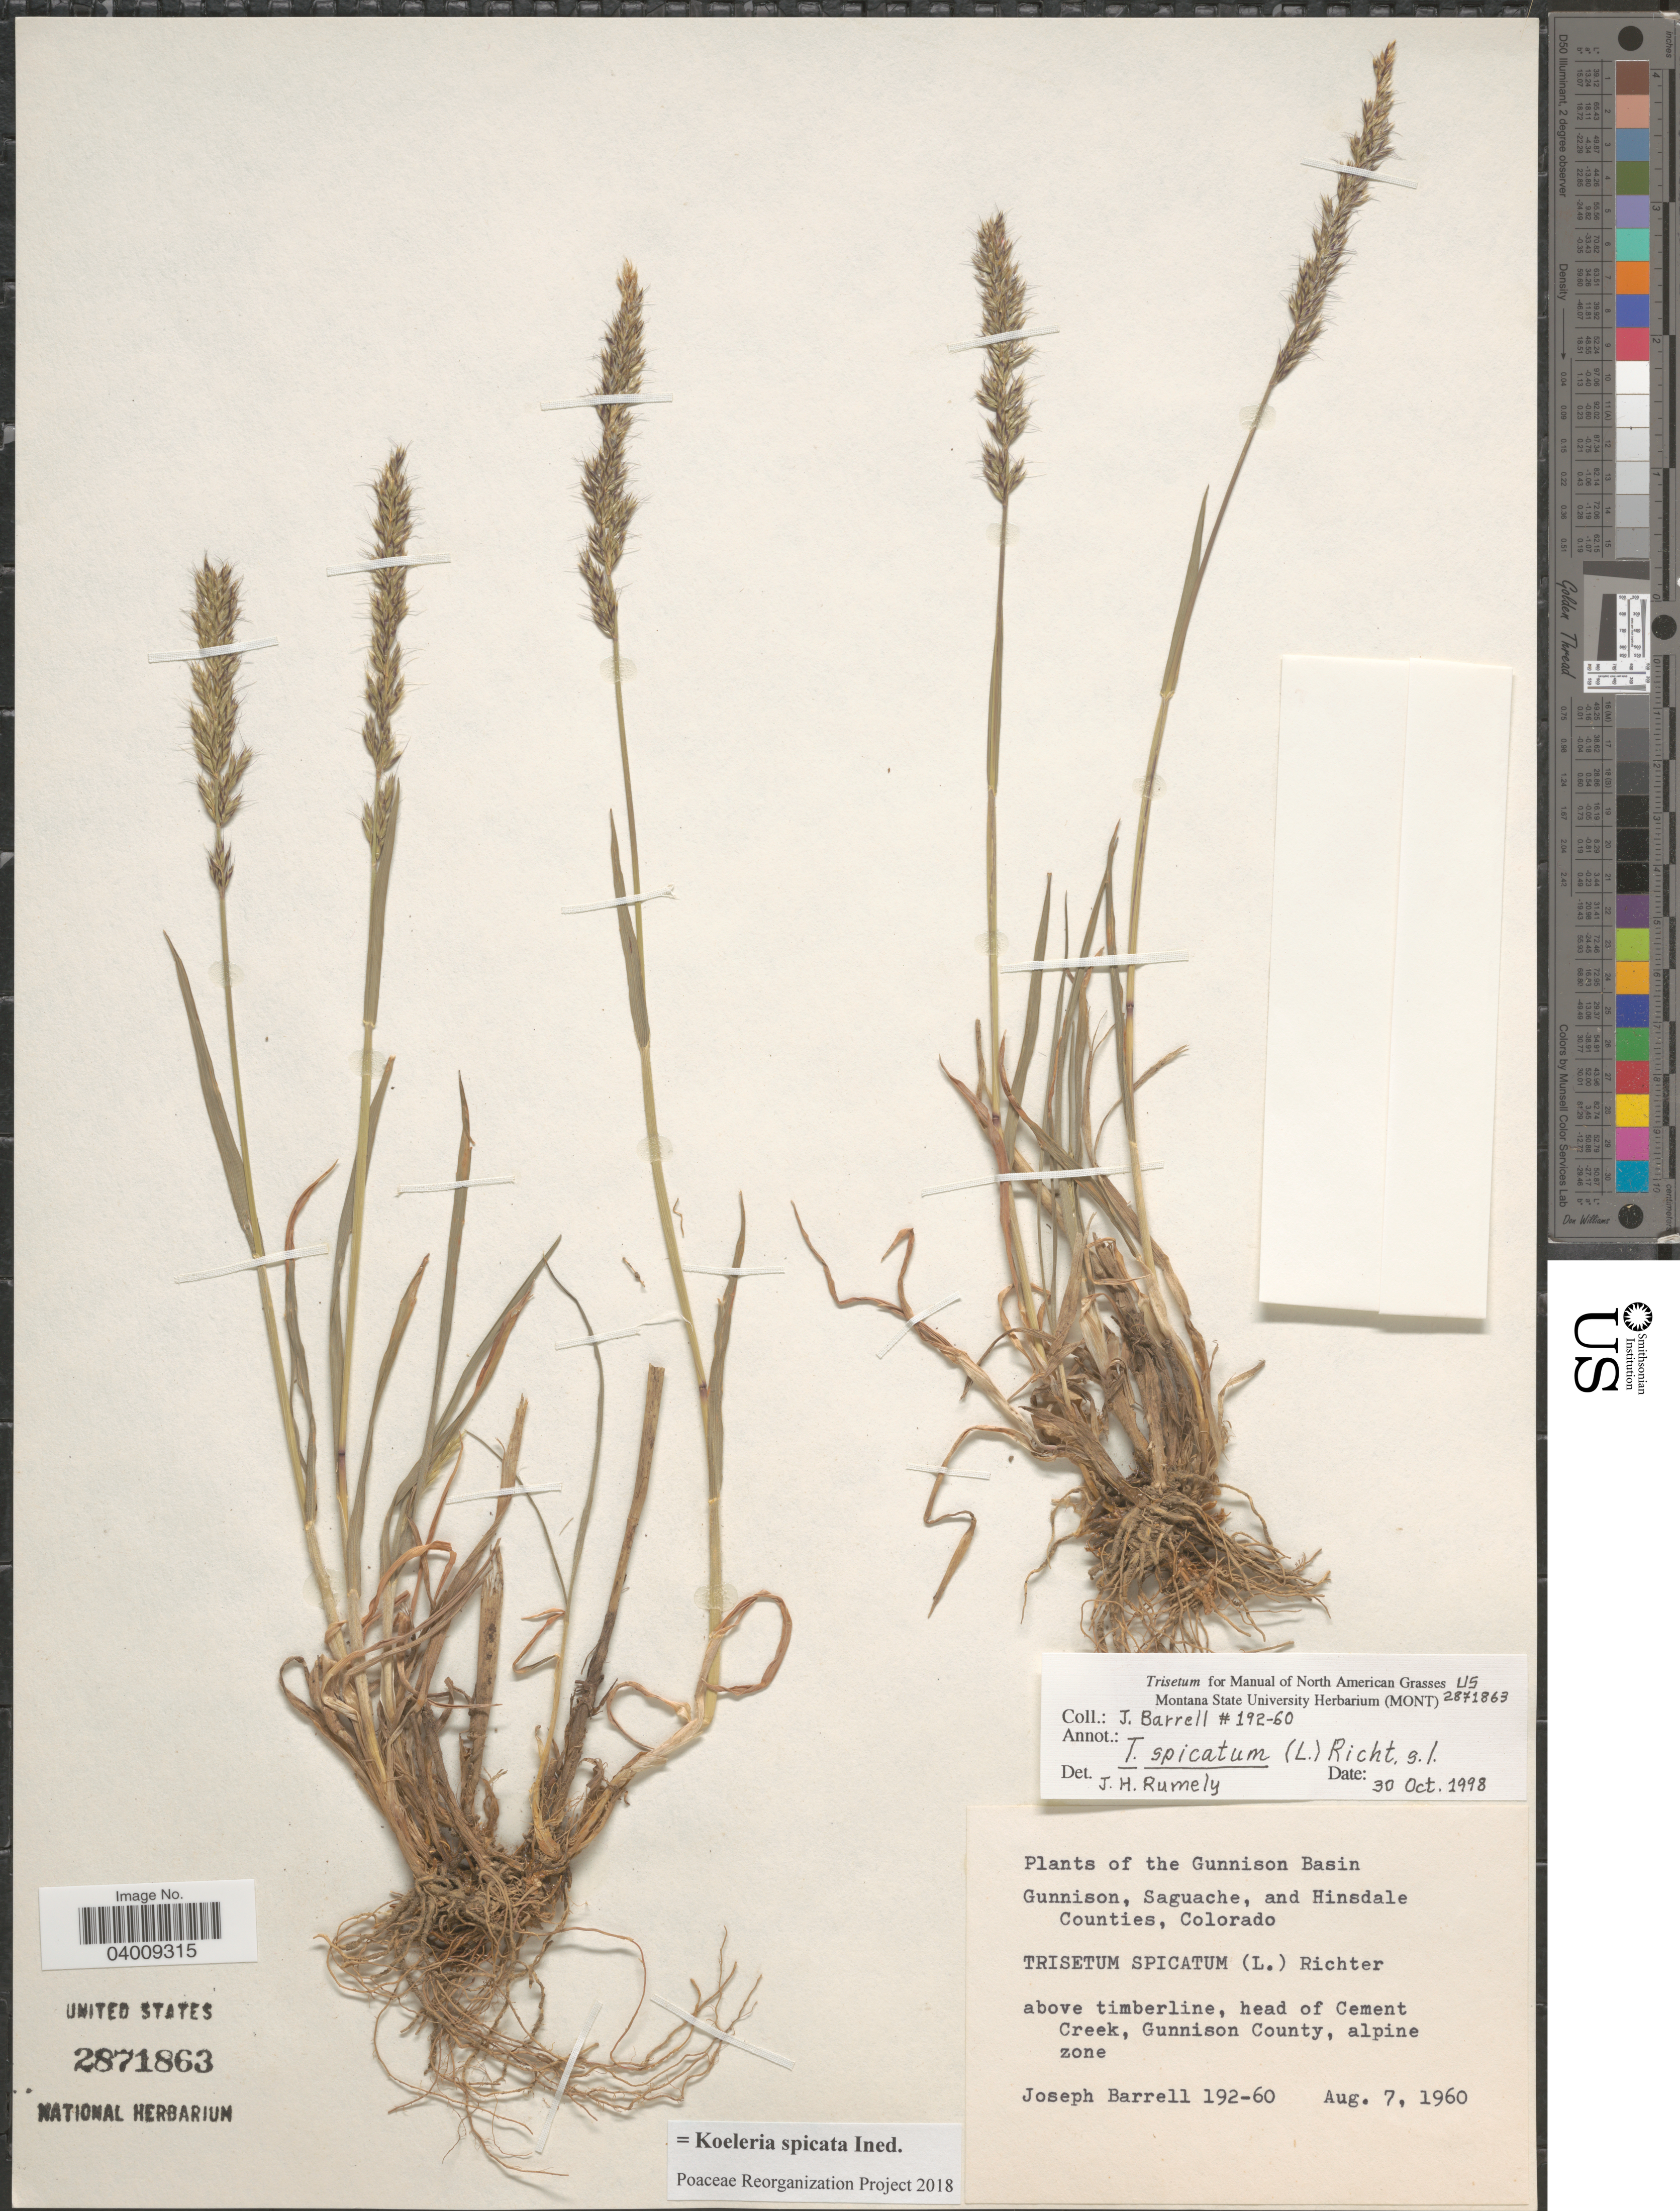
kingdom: Plantae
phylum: Tracheophyta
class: Liliopsida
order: Poales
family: Poaceae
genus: Koeleria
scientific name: Koeleria spicata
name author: (L.) Barberá et al.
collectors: J. Barrell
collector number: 192-60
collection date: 1960-08-07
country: United States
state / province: Colorado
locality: The Gunnison Basin. Above timberline, head of Cement Creek, Gunnison County, alpine zone.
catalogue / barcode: US 2871863